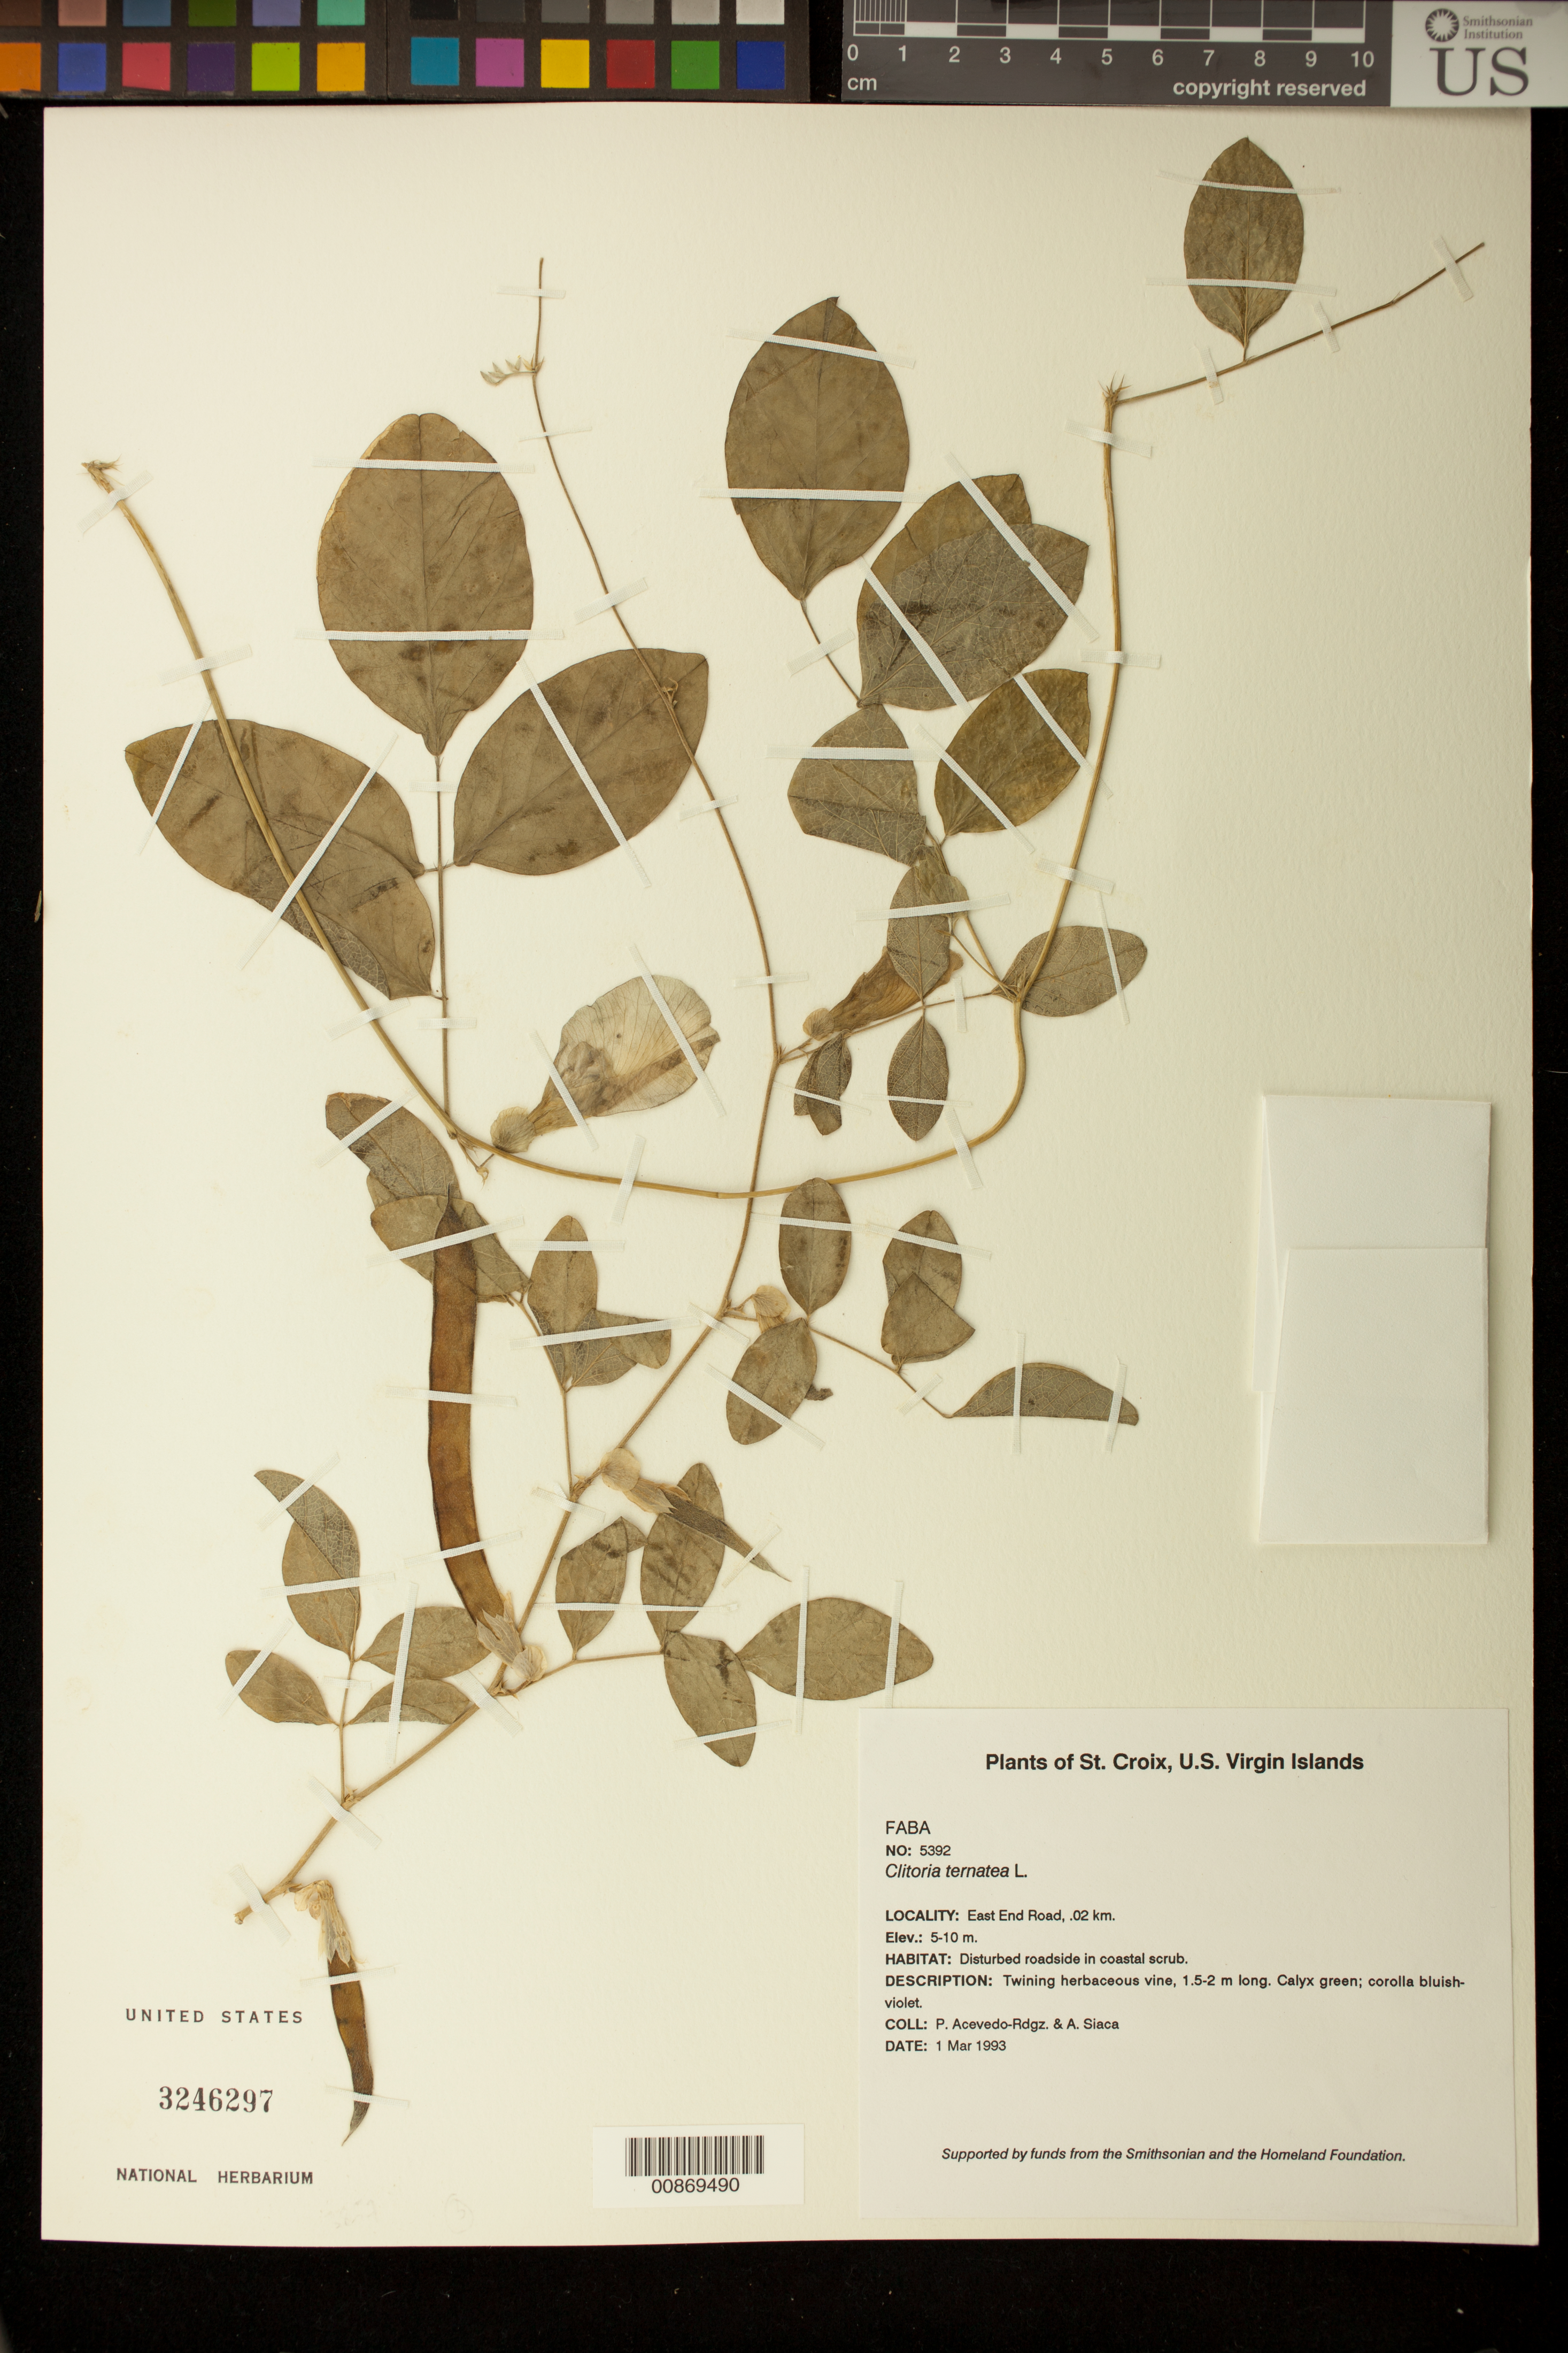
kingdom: Plantae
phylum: Tracheophyta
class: Magnoliopsida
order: Fabales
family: Fabaceae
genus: Clitoria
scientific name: Clitoria ternatea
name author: L.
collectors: P. Acevedo-Rodr. & A. Siaca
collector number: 5392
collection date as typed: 01 Mar 1993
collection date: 1993-03-01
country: U.S. Virgin Islands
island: St. Croix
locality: East End Road, .02 km. St. Croix.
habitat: Disturbed roadside in coastal scrub.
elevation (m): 5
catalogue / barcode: US 3246297